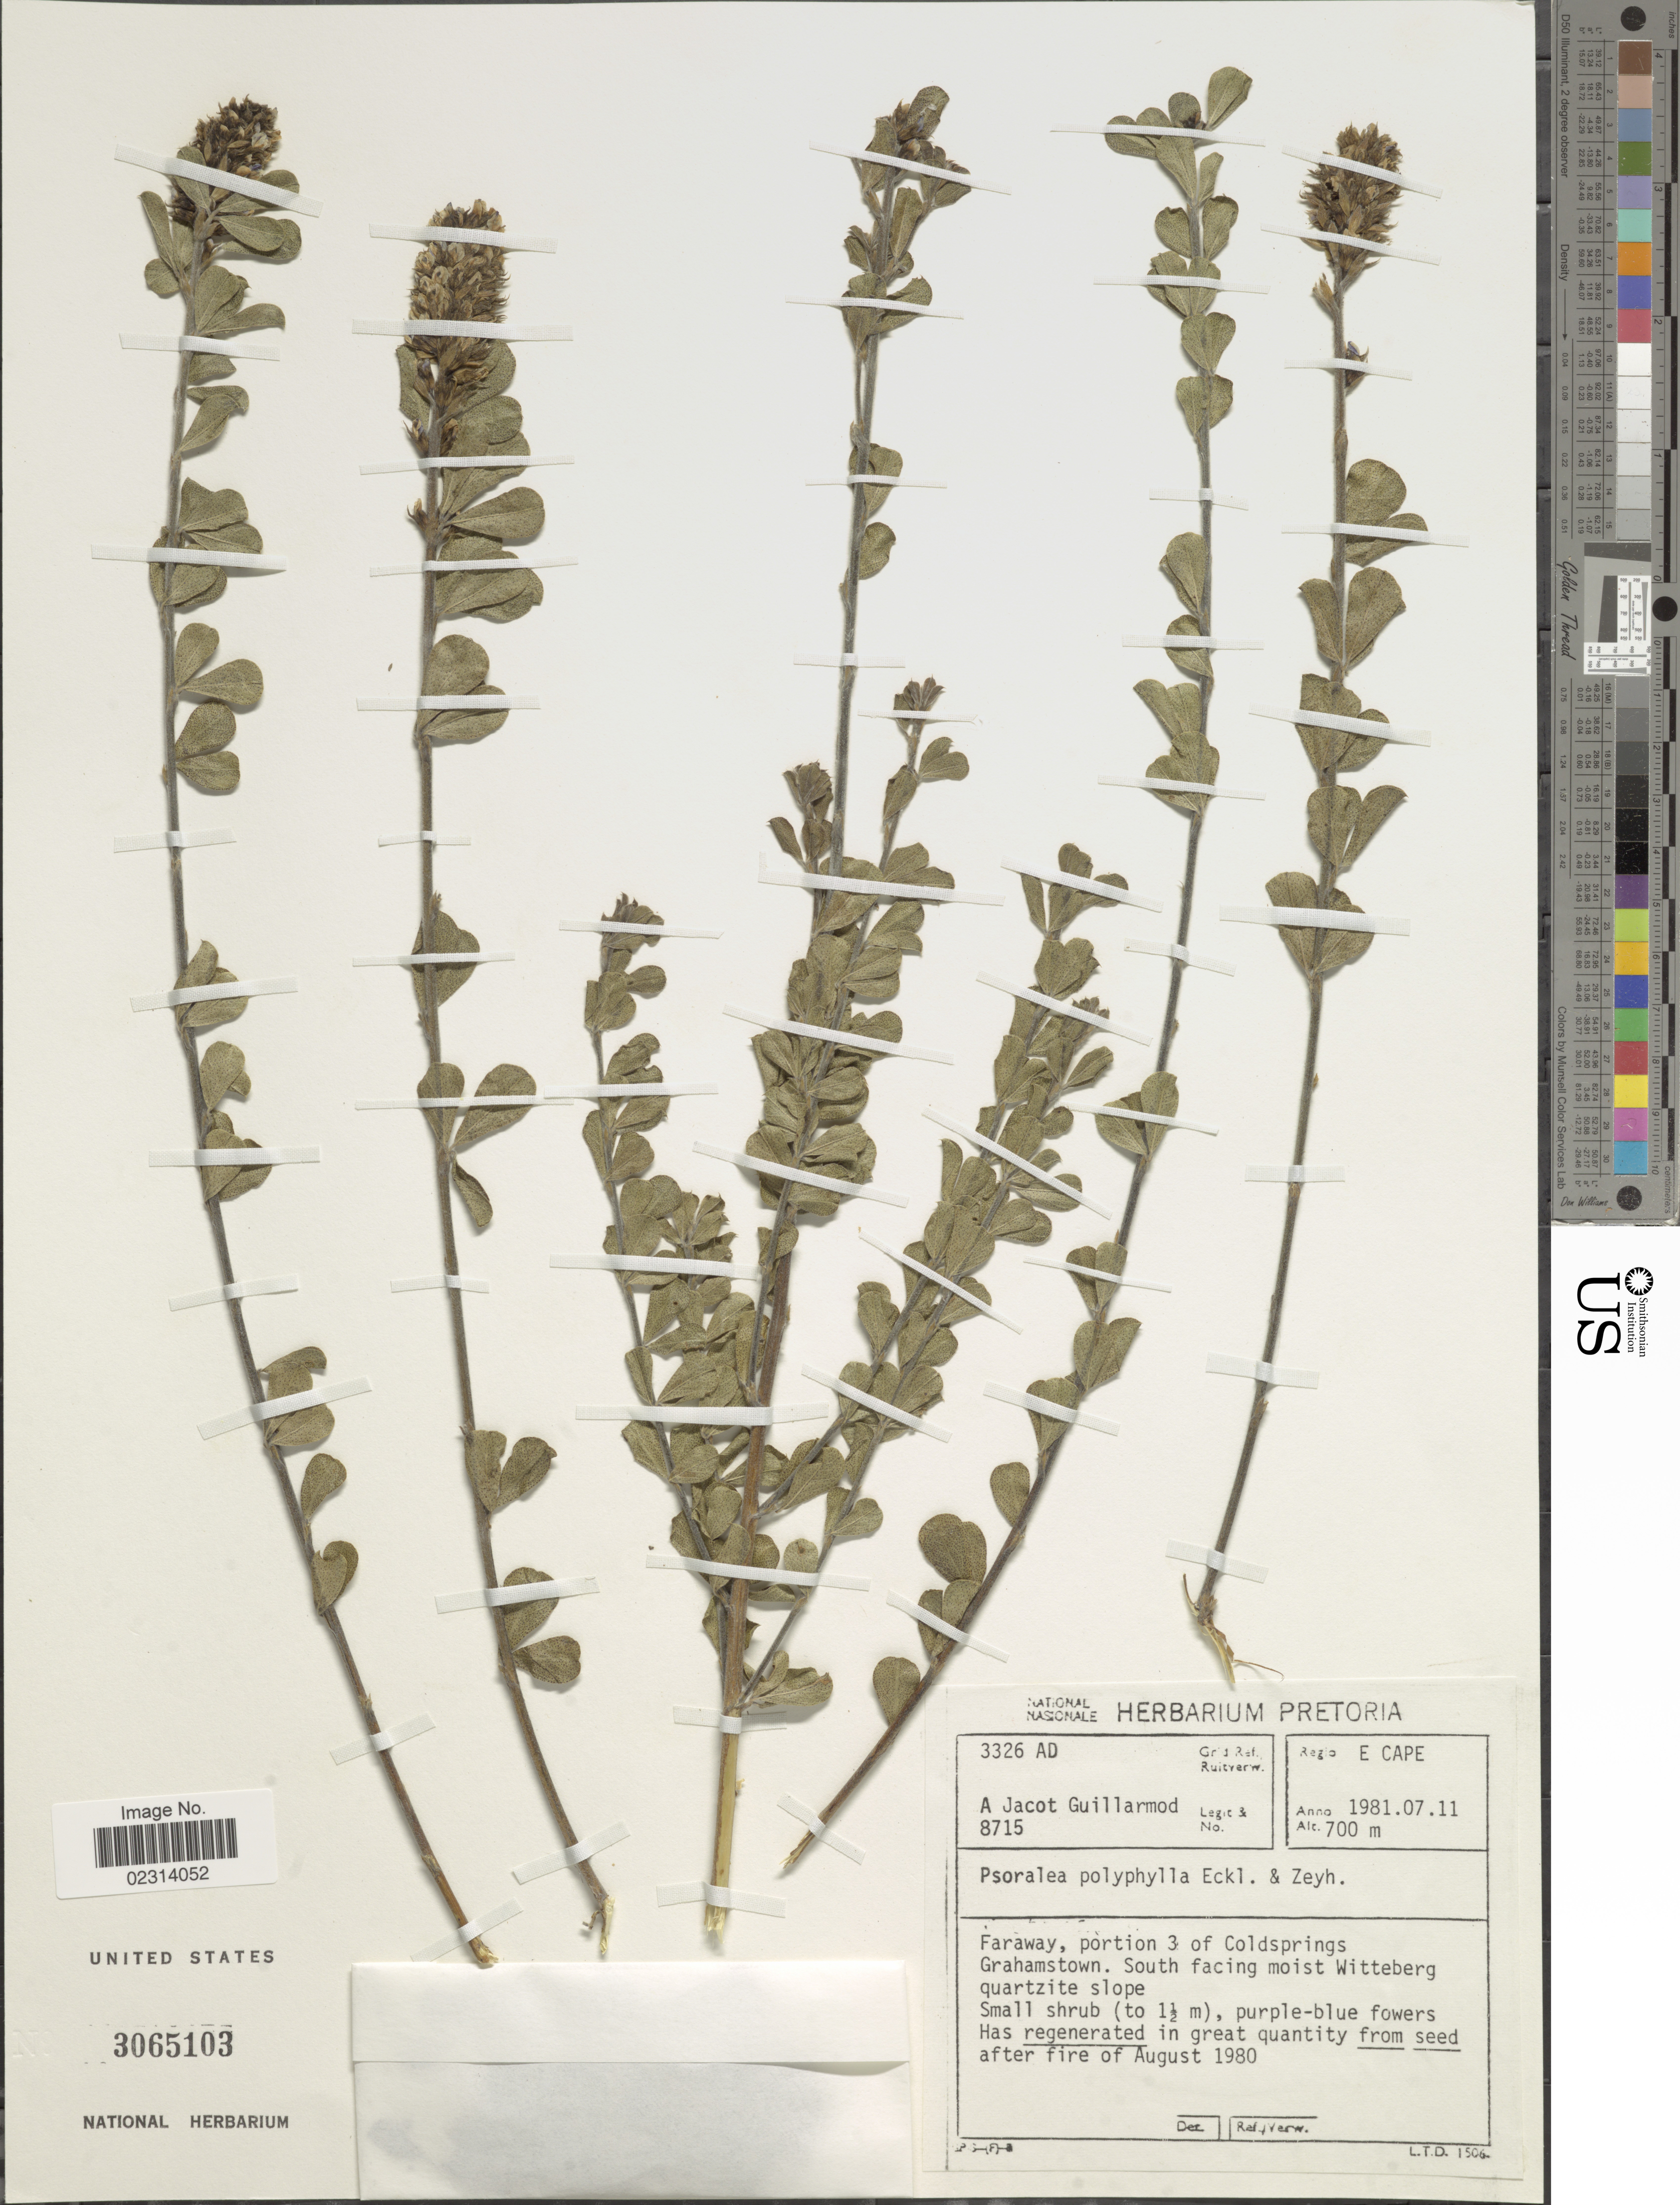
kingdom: Plantae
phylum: Tracheophyta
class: Magnoliopsida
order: Fabales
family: Fabaceae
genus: Otholobium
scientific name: Otholobium polyphyllum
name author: (Eckl. & Zeyh.) C.H. Stirt.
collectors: A. F. M. G. Jacot-Guillarmod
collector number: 8715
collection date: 1981-07-11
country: South Africa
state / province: Eastern Cape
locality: Regio Eastern Cape, Grid Ref./ Ruiteverw. Faraway, portion 3 of Coldspringsl Grahamstown, South facing moist Witteberg quartzite slope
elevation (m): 700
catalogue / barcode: US 3065103